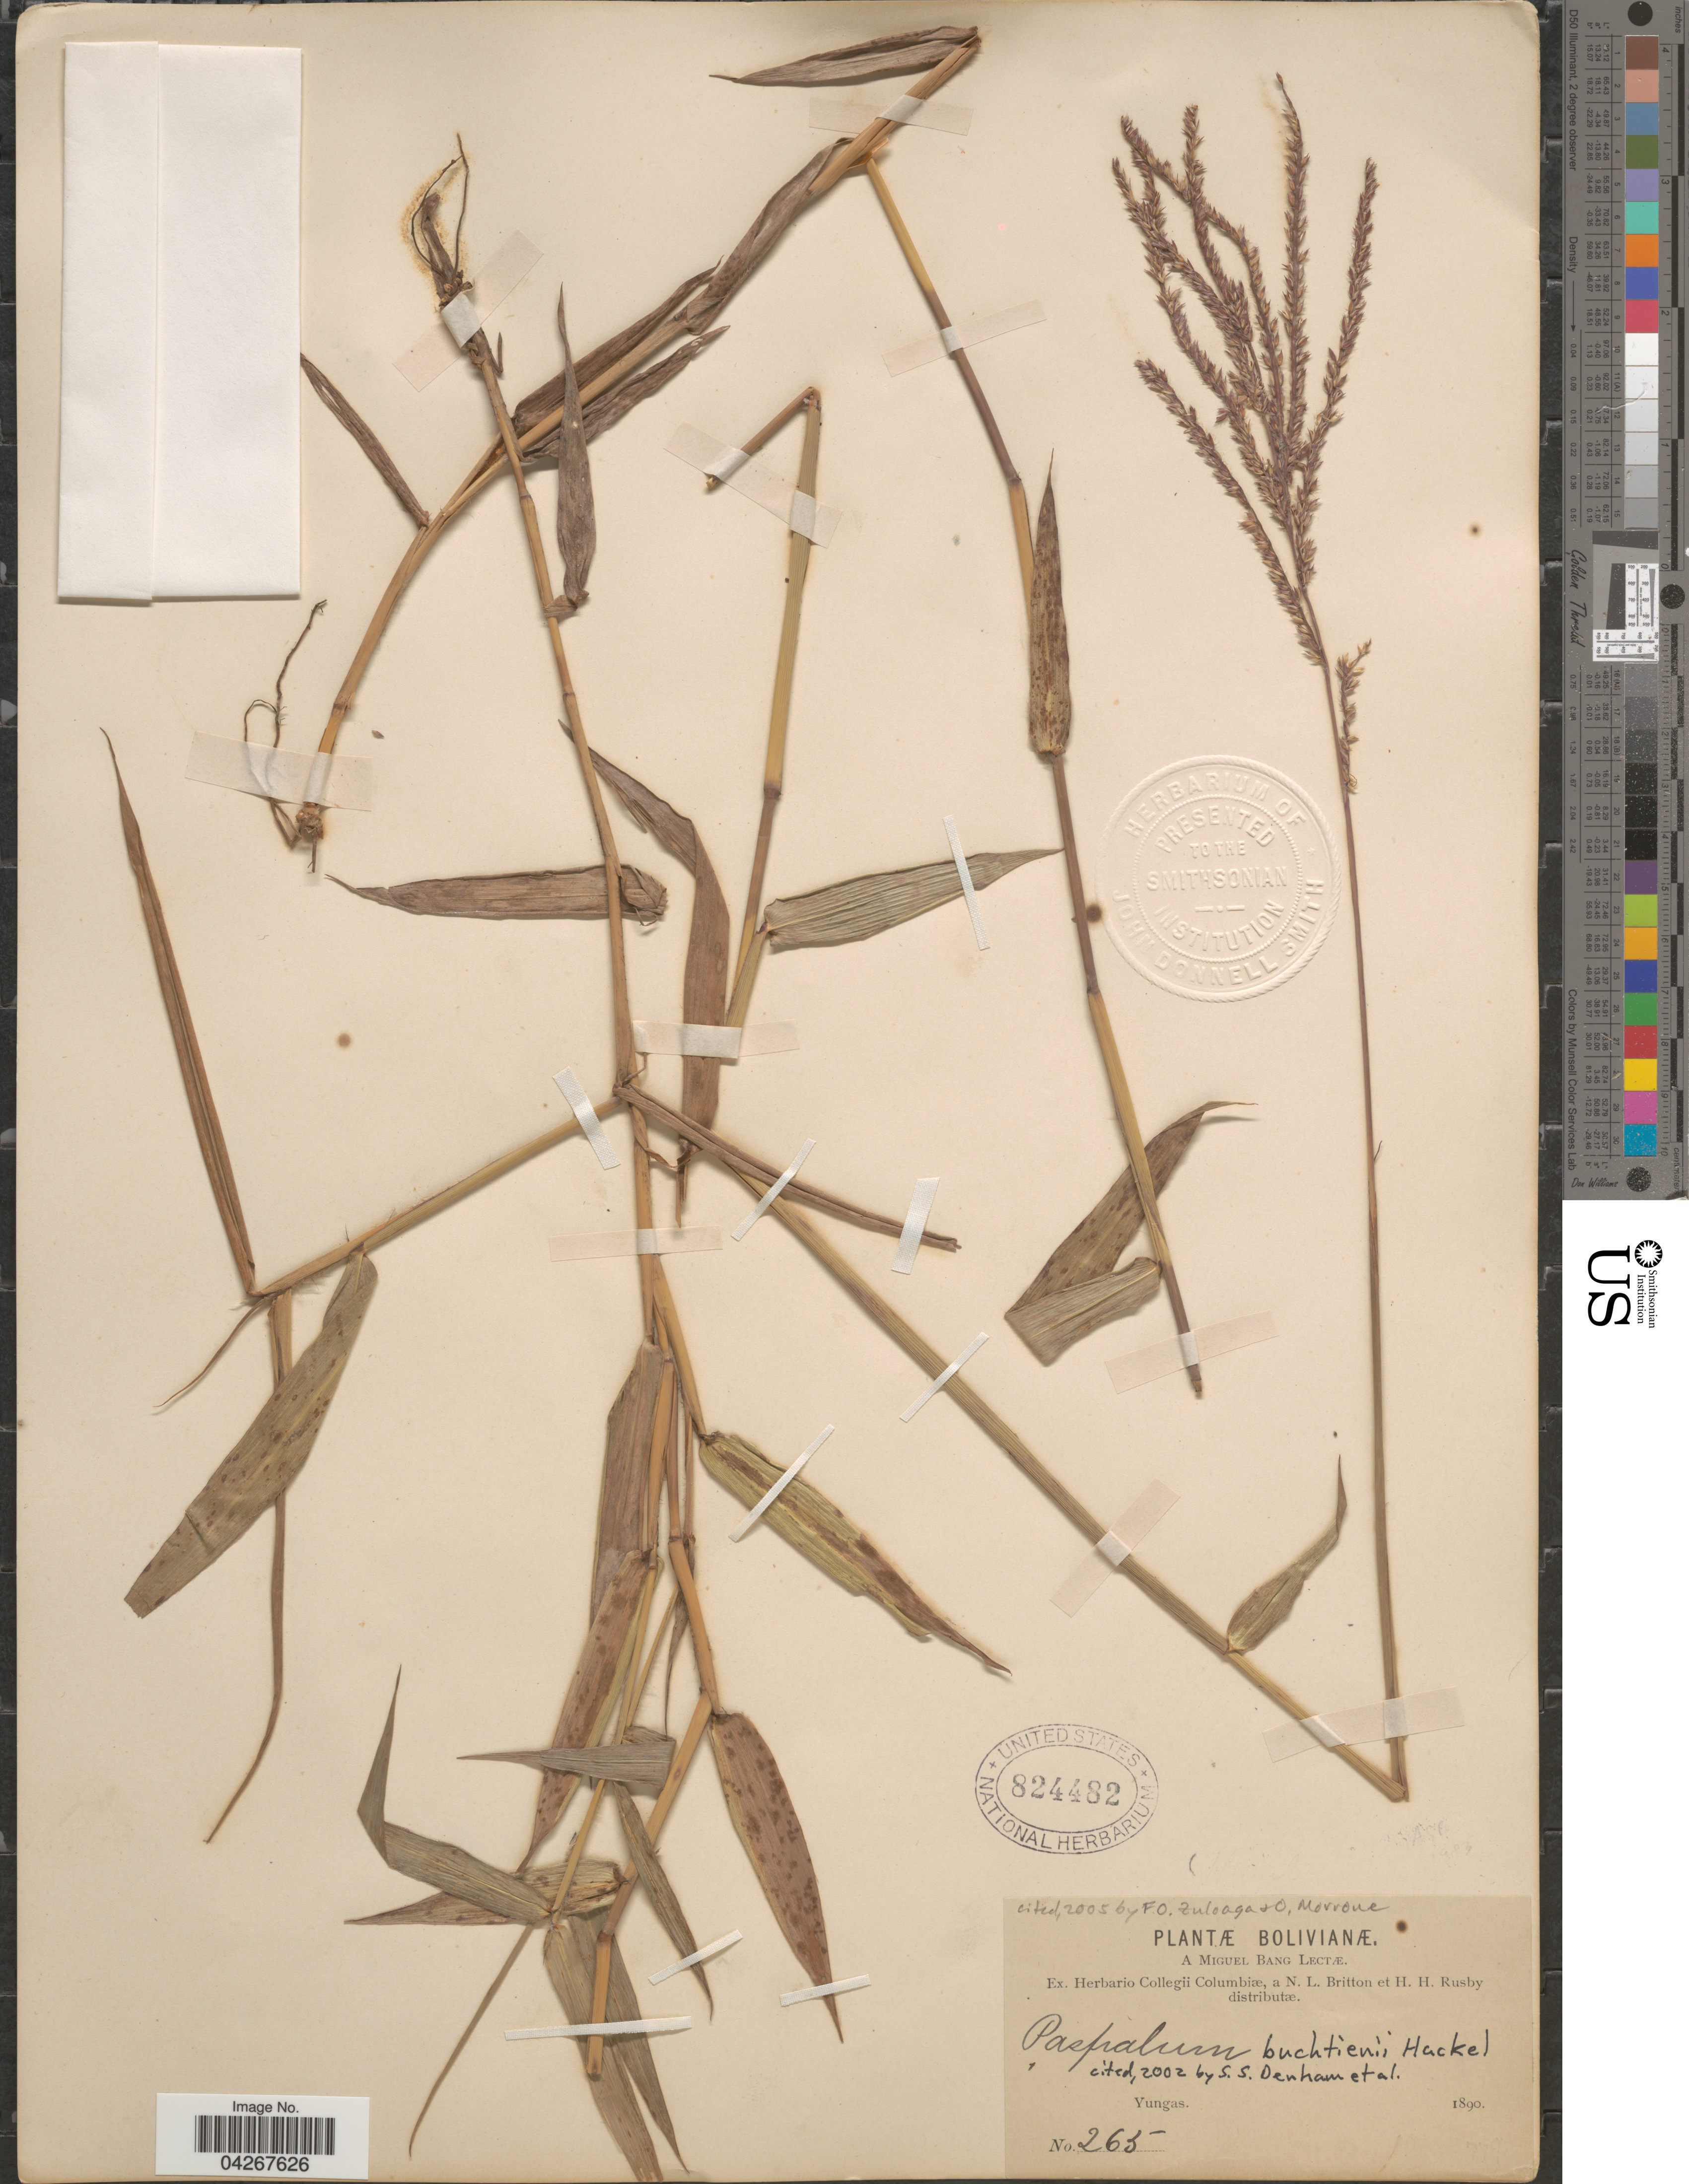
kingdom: Plantae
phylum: Tracheophyta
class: Liliopsida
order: Poales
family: Poaceae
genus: Paspalum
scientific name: Paspalum buchtienii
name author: Hack.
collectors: M. Bang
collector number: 265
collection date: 1890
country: Bolivia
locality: Yungas.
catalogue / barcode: US 824482